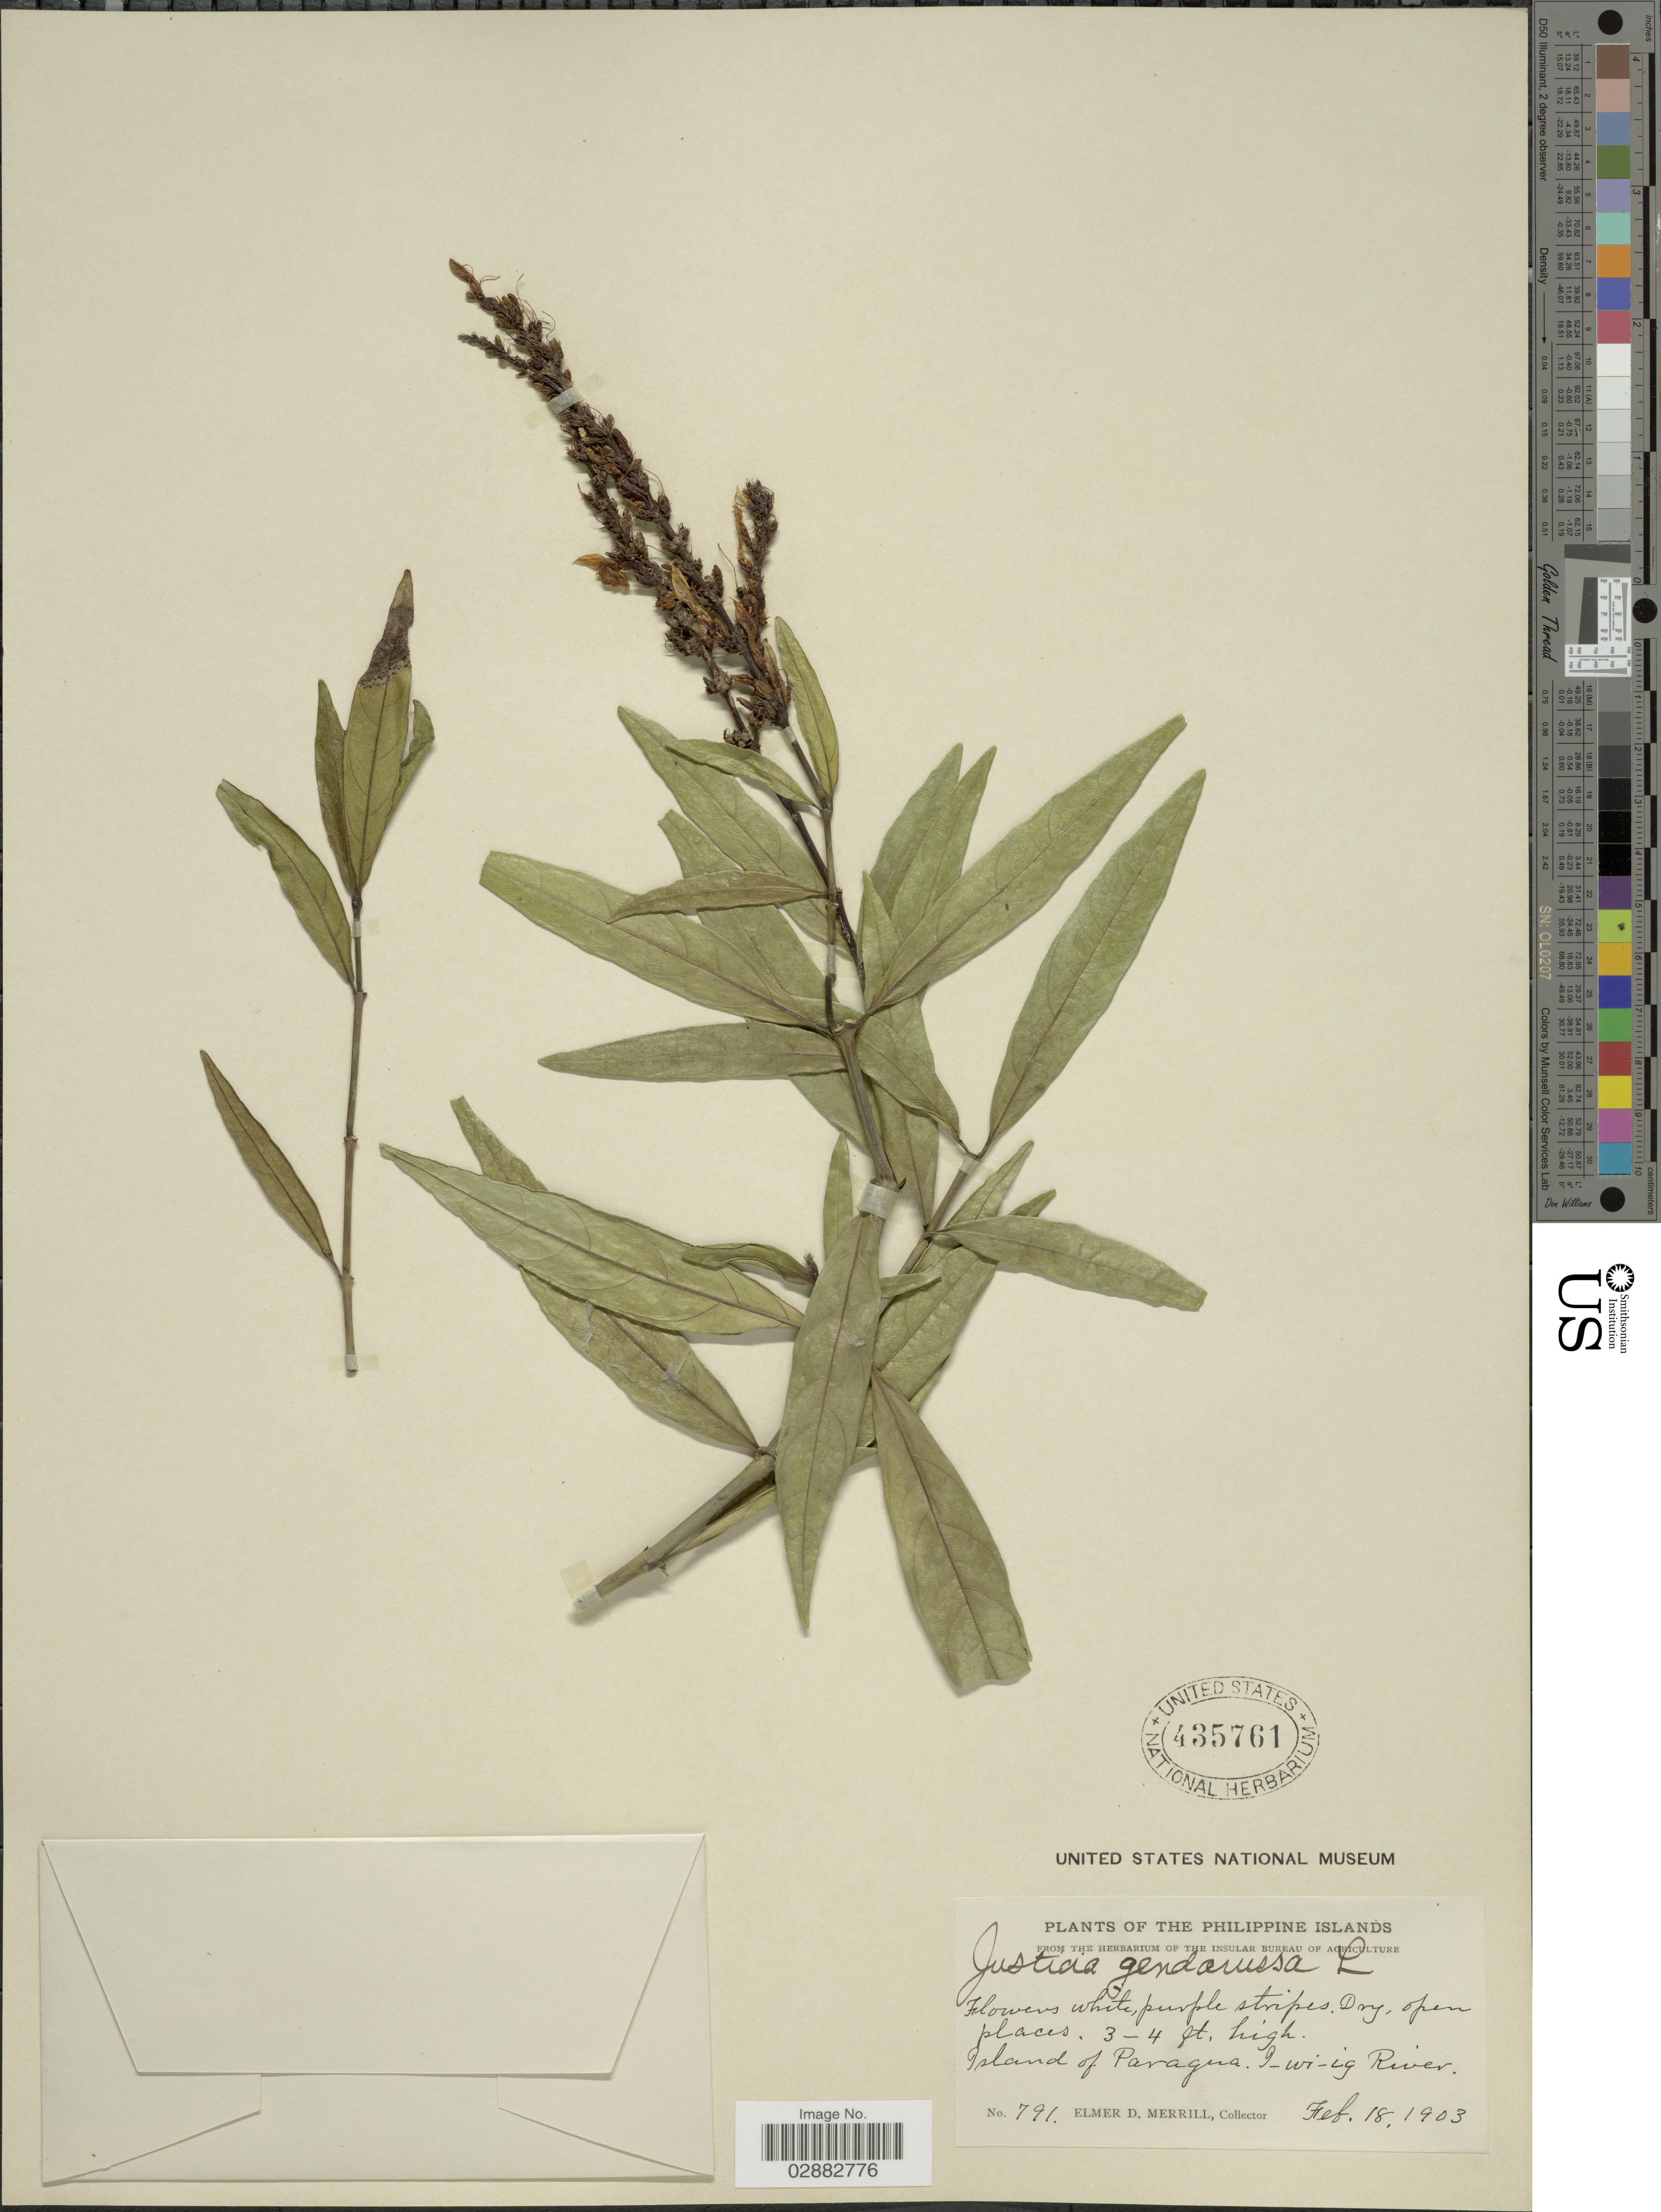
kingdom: Plantae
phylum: Tracheophyta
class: Magnoliopsida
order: Lamiales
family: Acanthaceae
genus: Justicia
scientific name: Justicia gendarussa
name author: Burm. f.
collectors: E. D. Merrill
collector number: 791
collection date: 1903-02-18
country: Philippines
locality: Island of Paragua. I-wi-ig River.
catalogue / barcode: US 435761